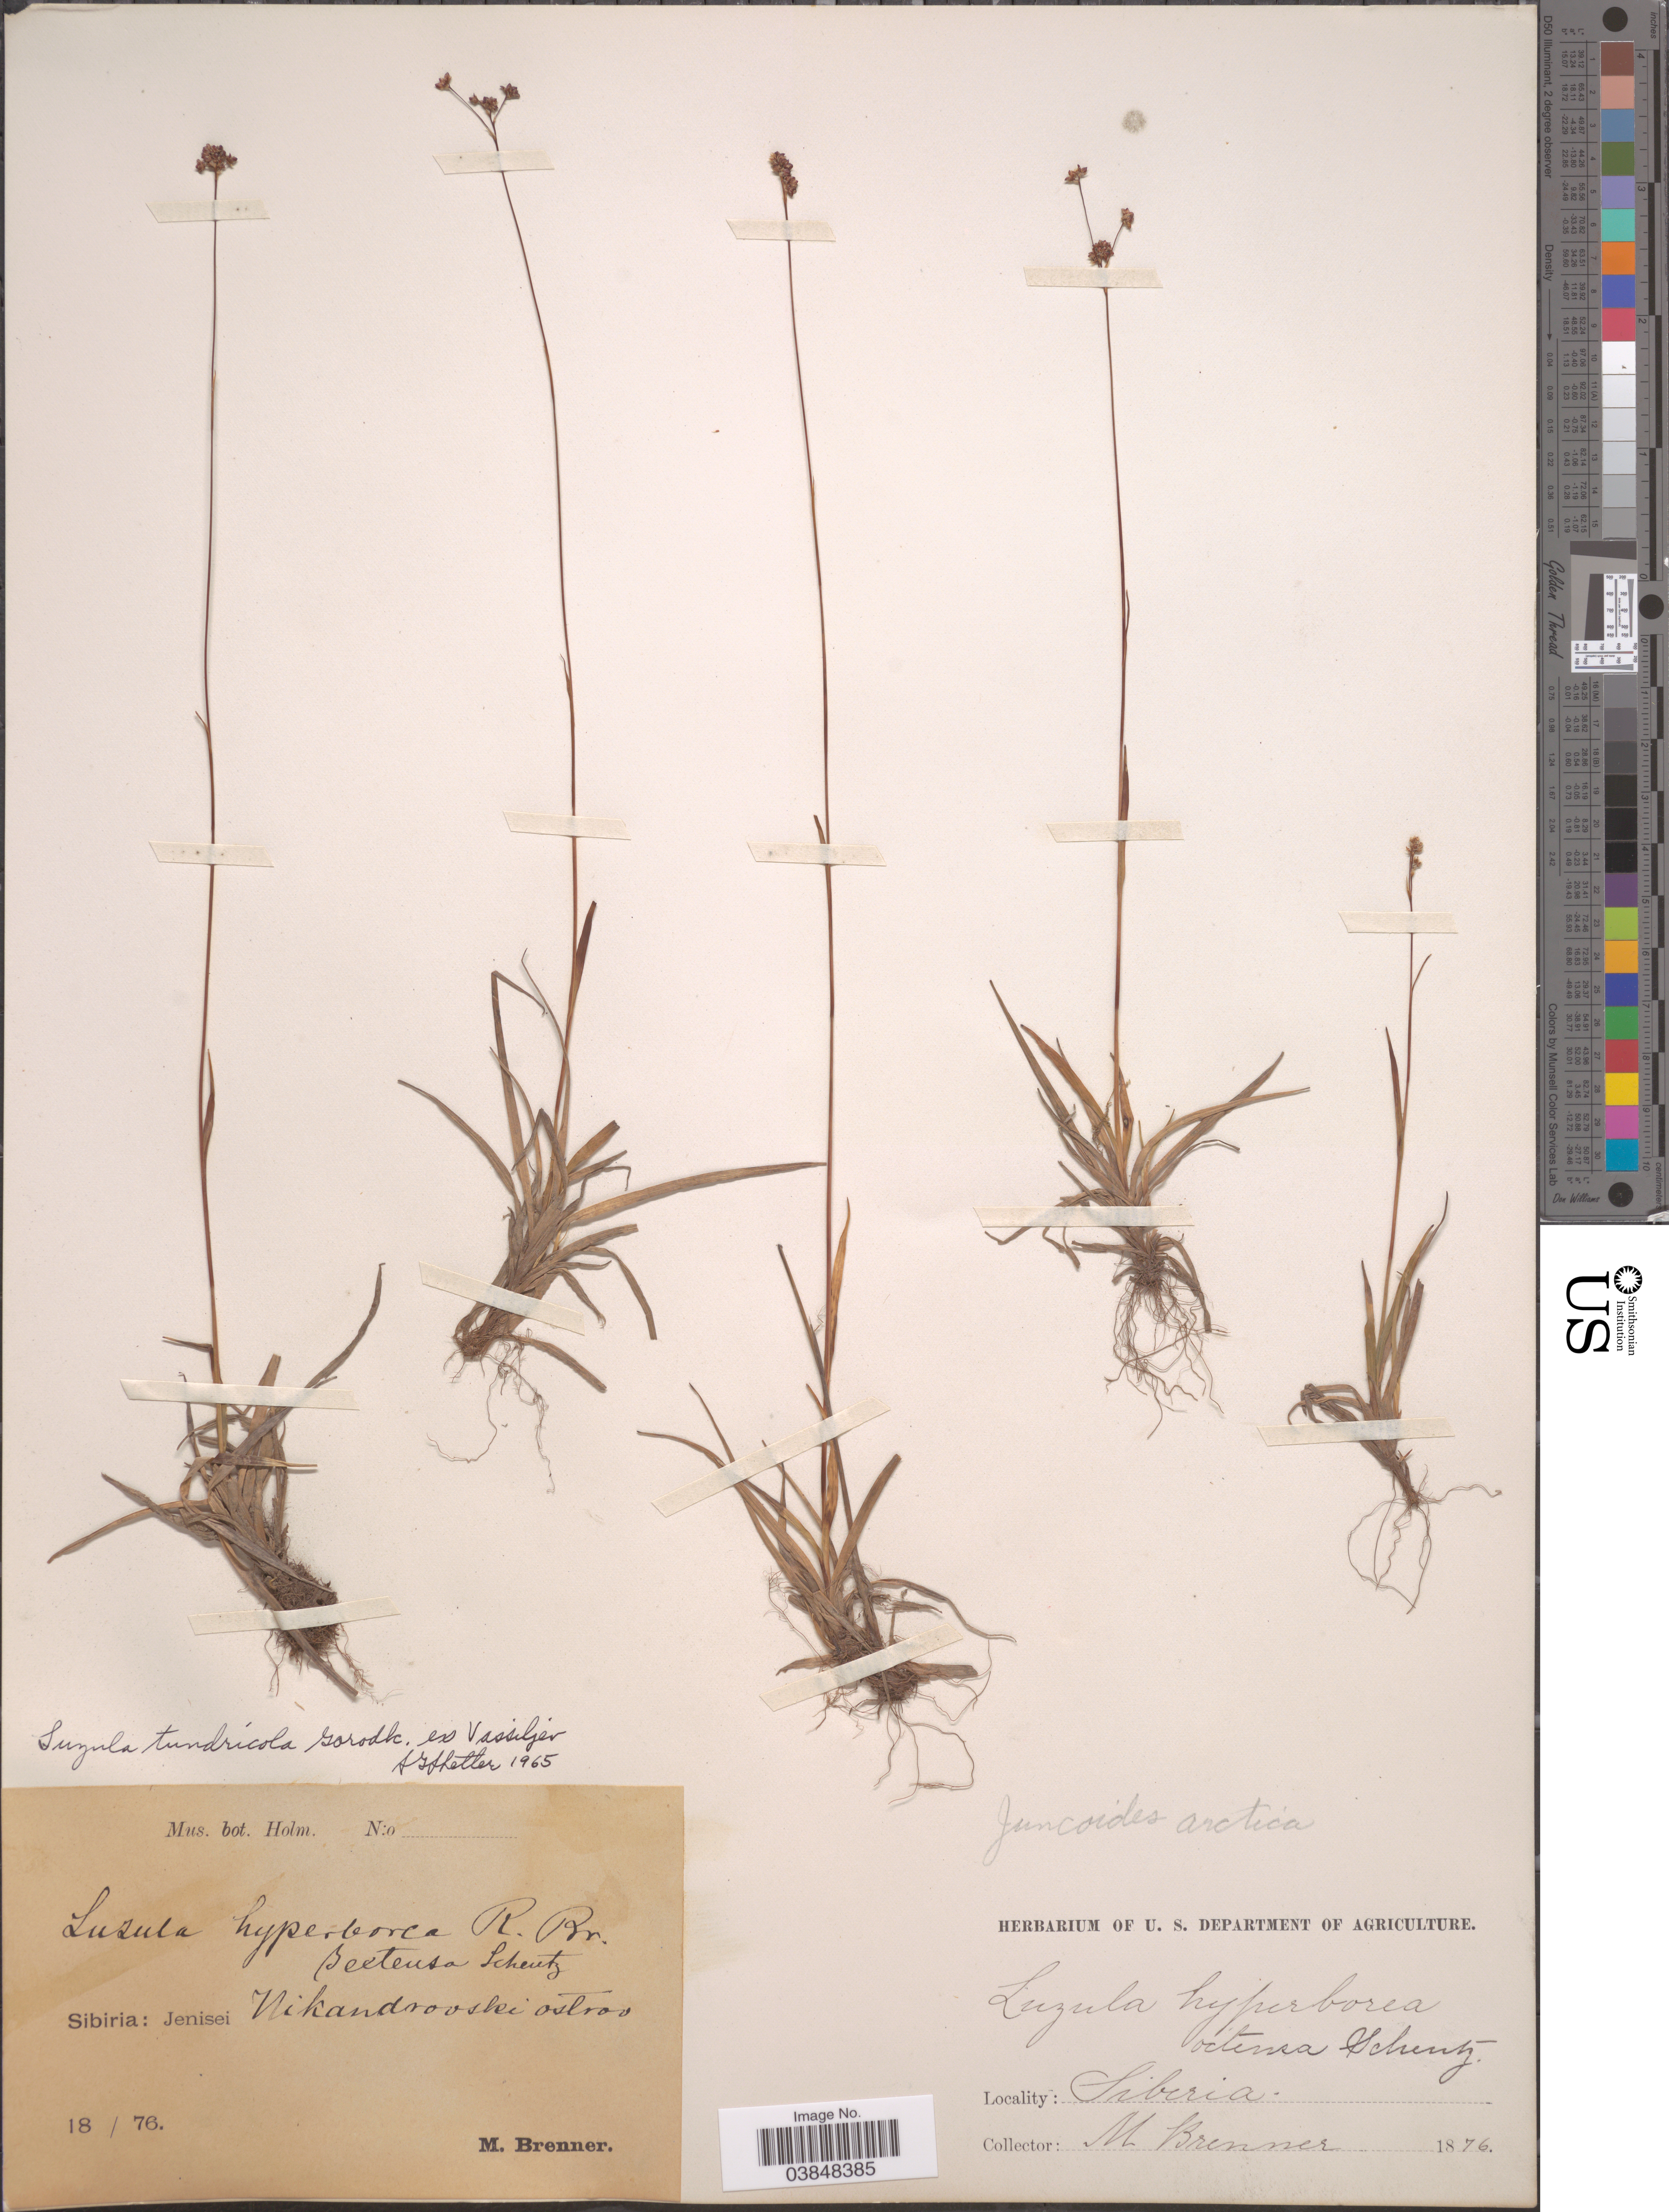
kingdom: Plantae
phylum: Tracheophyta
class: Liliopsida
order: Poales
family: Juncaceae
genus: Luzula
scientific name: Luzula tundricola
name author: (Gorodkov) V. Vassil.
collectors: M. Brenner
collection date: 1876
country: Russian Federation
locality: Sibiria: Jenisei Nikandrovski ostrov.